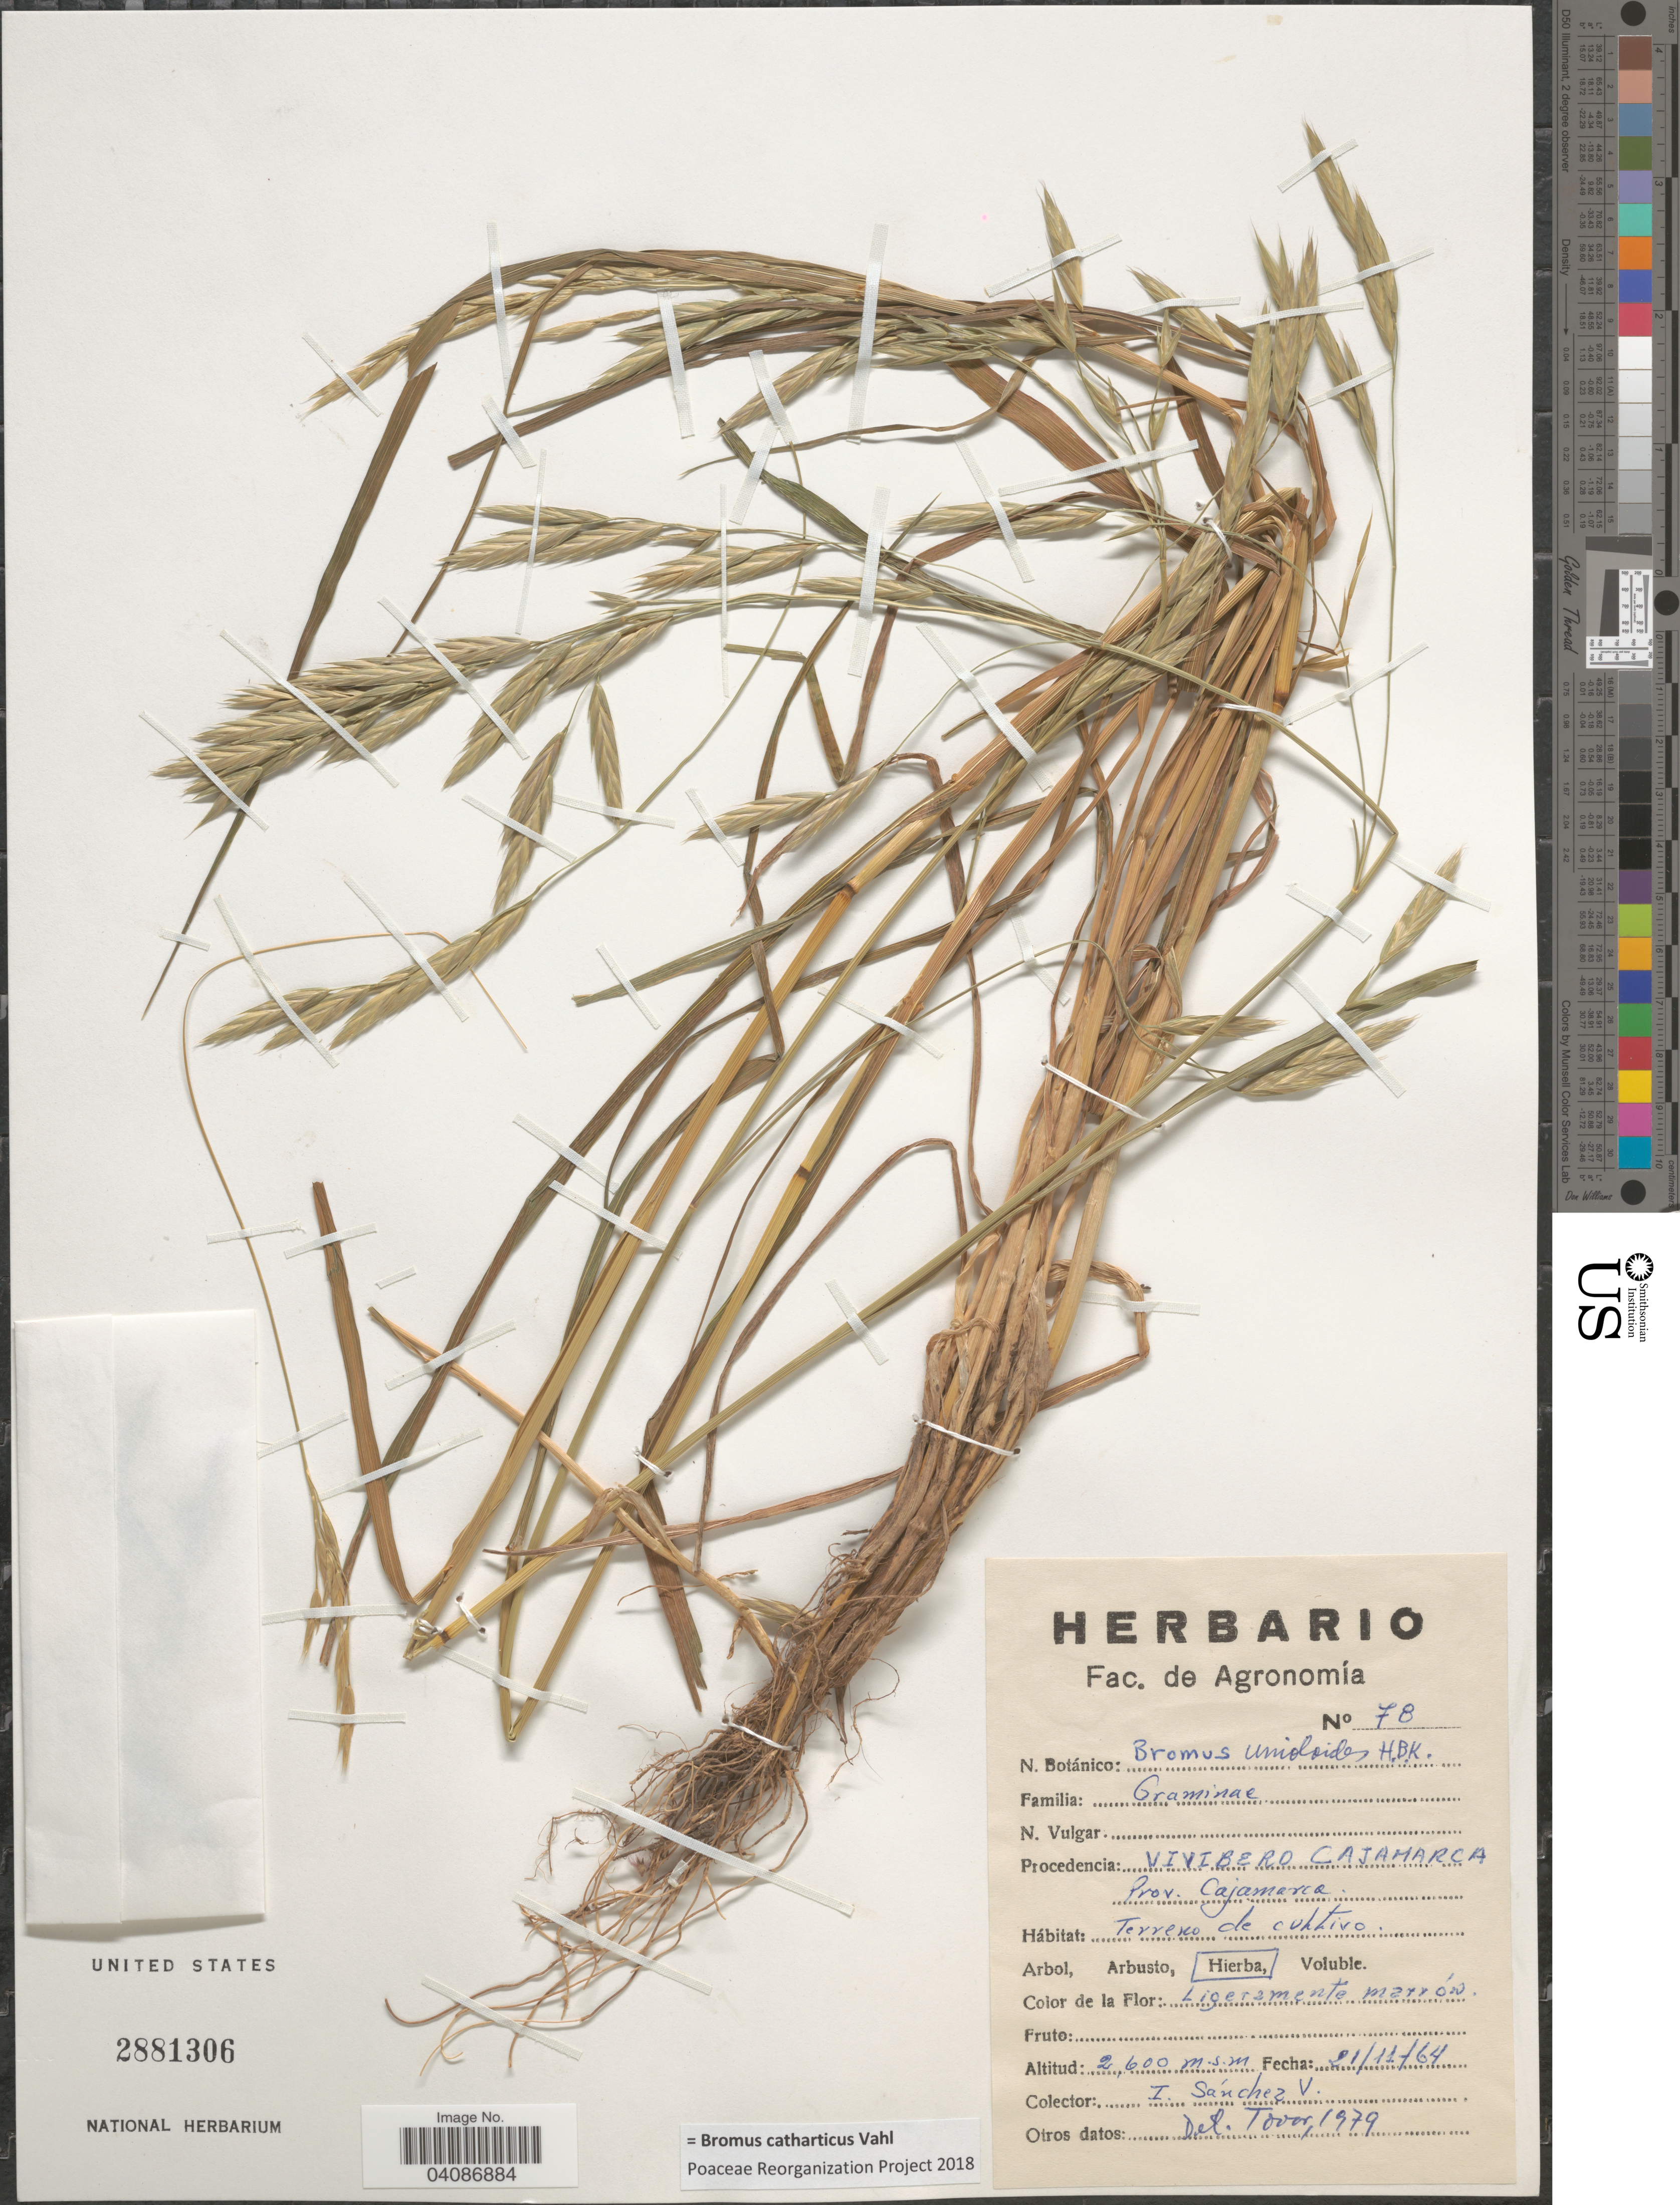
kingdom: Plantae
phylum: Tracheophyta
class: Liliopsida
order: Poales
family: Poaceae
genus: Bromus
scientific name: Bromus catharticus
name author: Vahl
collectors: I. Sánchez Vega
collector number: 78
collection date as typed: Transcribed d/m/y: 21/11/64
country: Peru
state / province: Cajamarca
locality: Vivibero Cajamarca.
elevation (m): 2600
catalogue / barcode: US 2881306